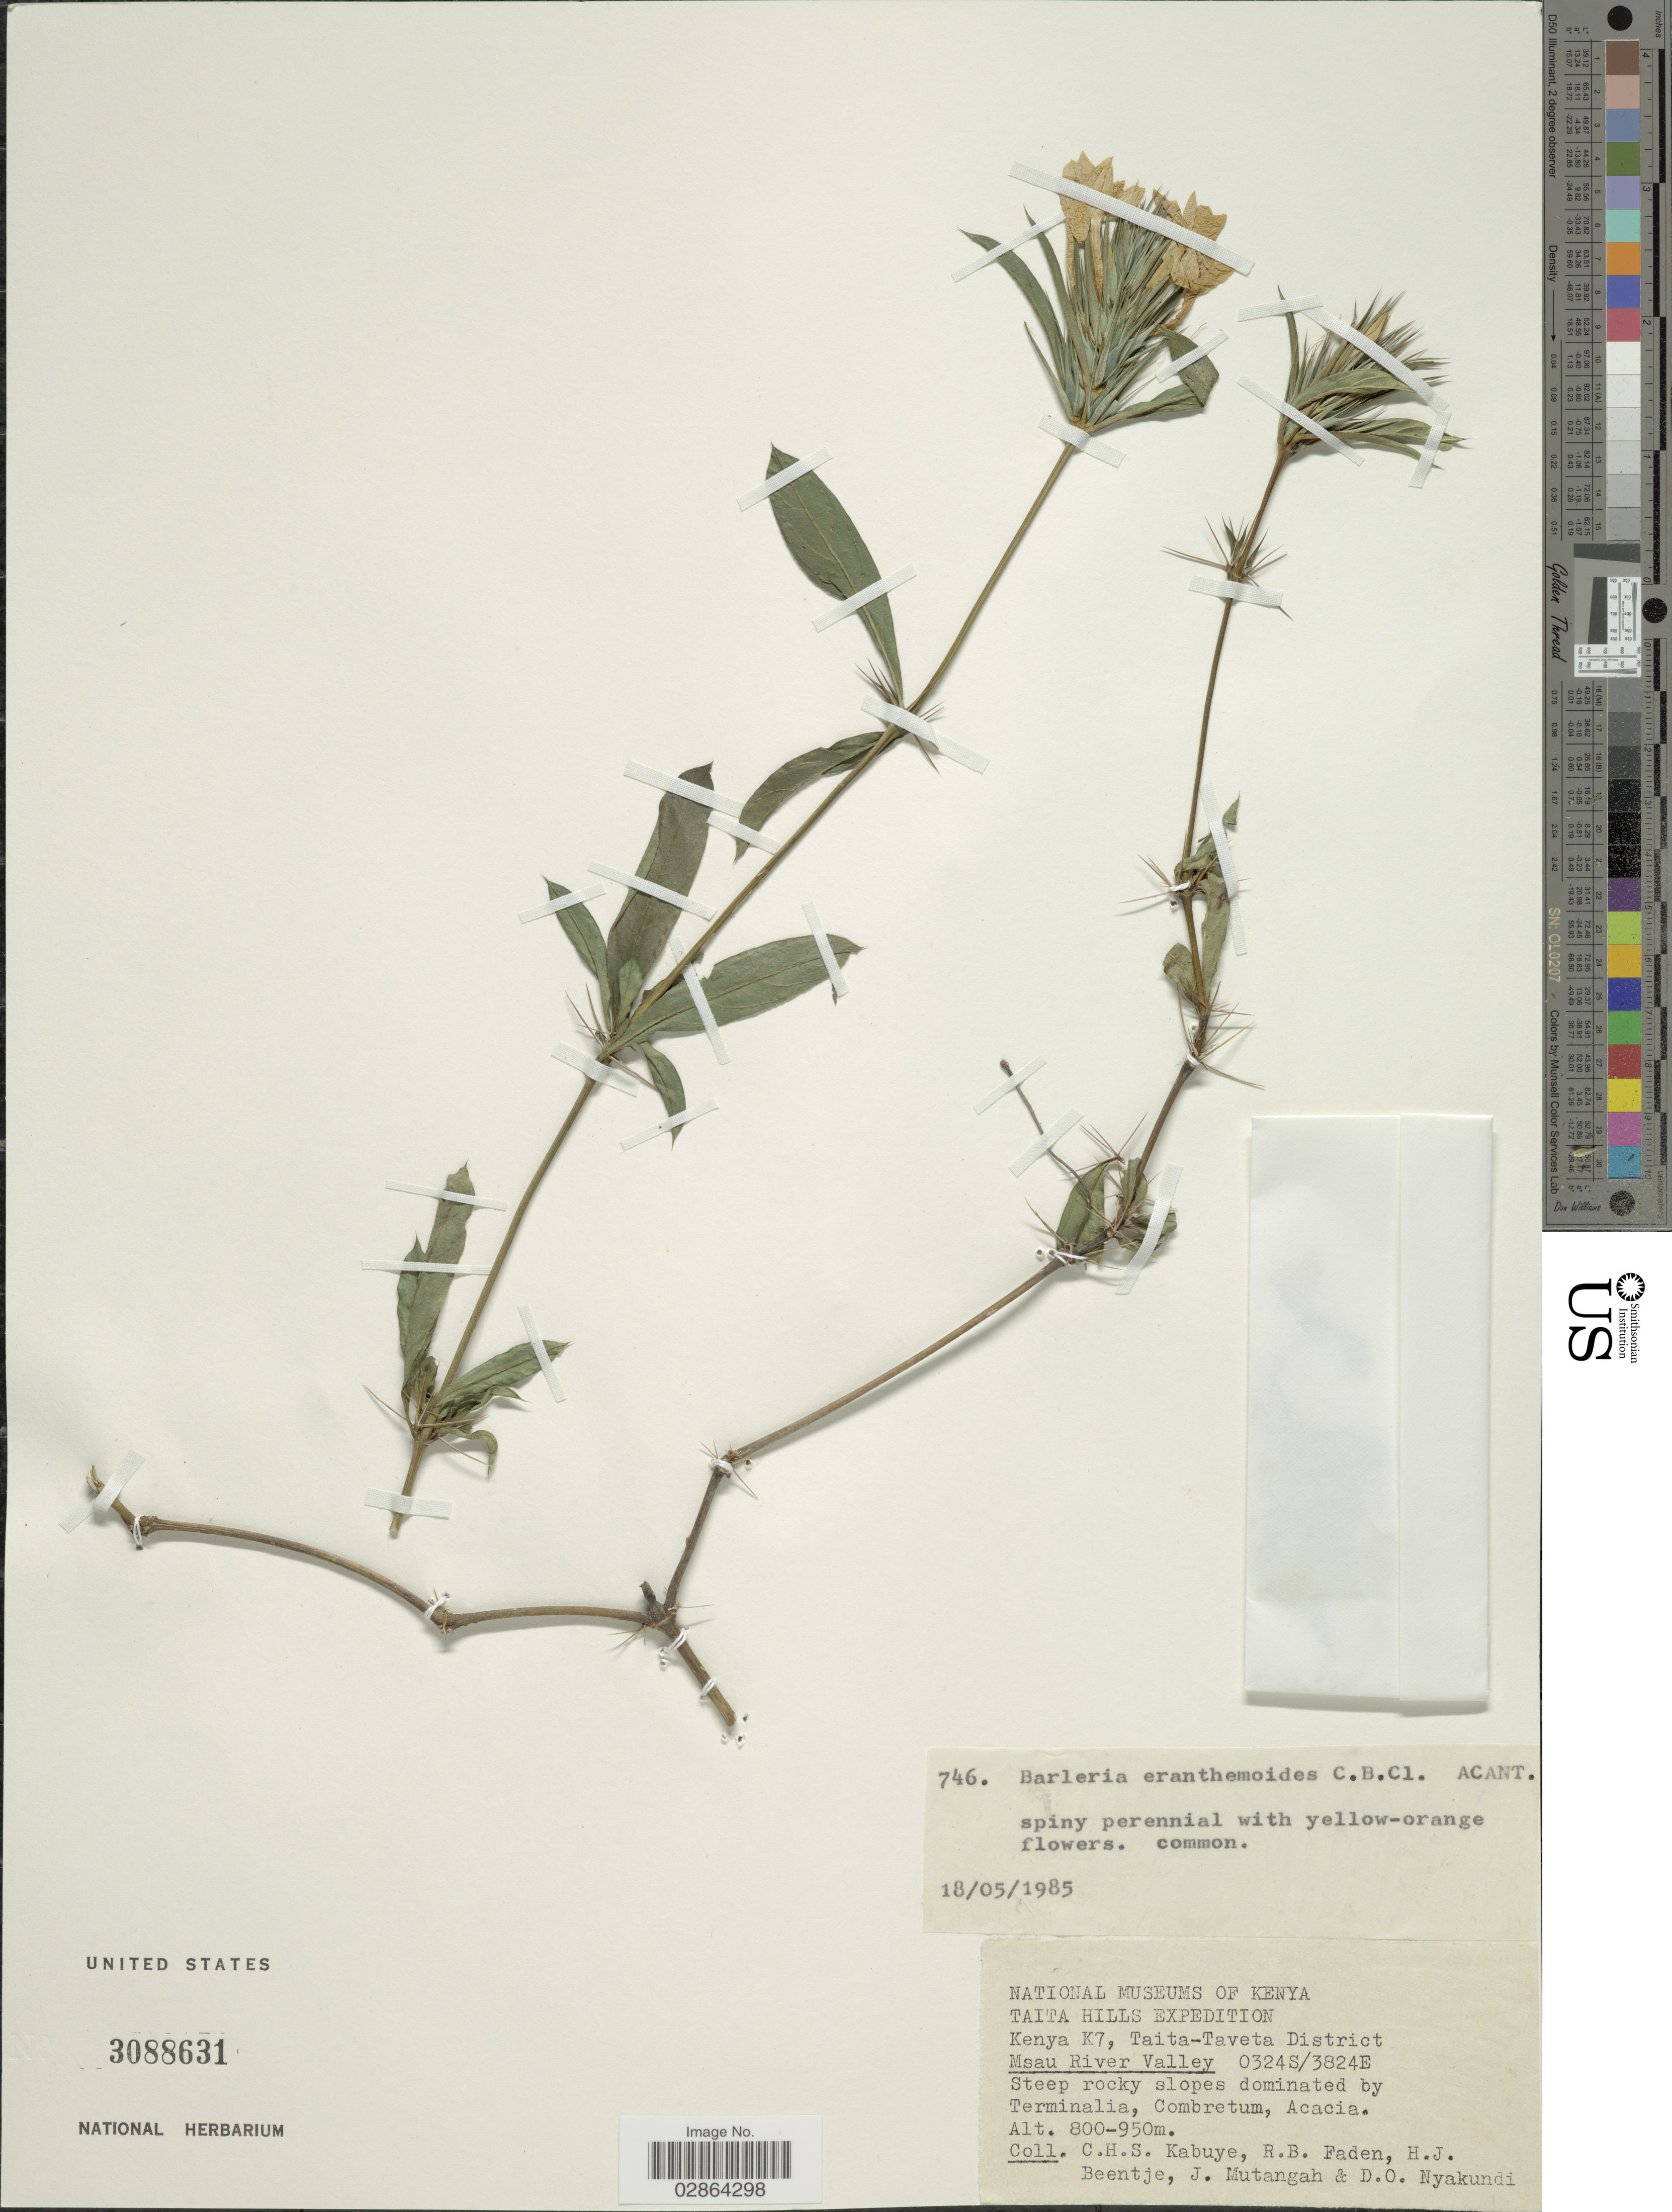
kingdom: Plantae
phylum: Tracheophyta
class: Magnoliopsida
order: Lamiales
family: Acanthaceae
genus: Barleria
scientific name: Barleria eranthemoides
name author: R. Br. ex C.B. Clarke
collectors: C. Kabuye, R. B. Faden, H. J. Beentje, J. Mutangah & D. Nyakundi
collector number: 746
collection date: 1985-05-18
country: Kenya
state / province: Taita Taveta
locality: Taita Hills, Kenya K7, Taita-Taveta District, Msau River Valley.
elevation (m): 800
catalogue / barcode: US 3088631